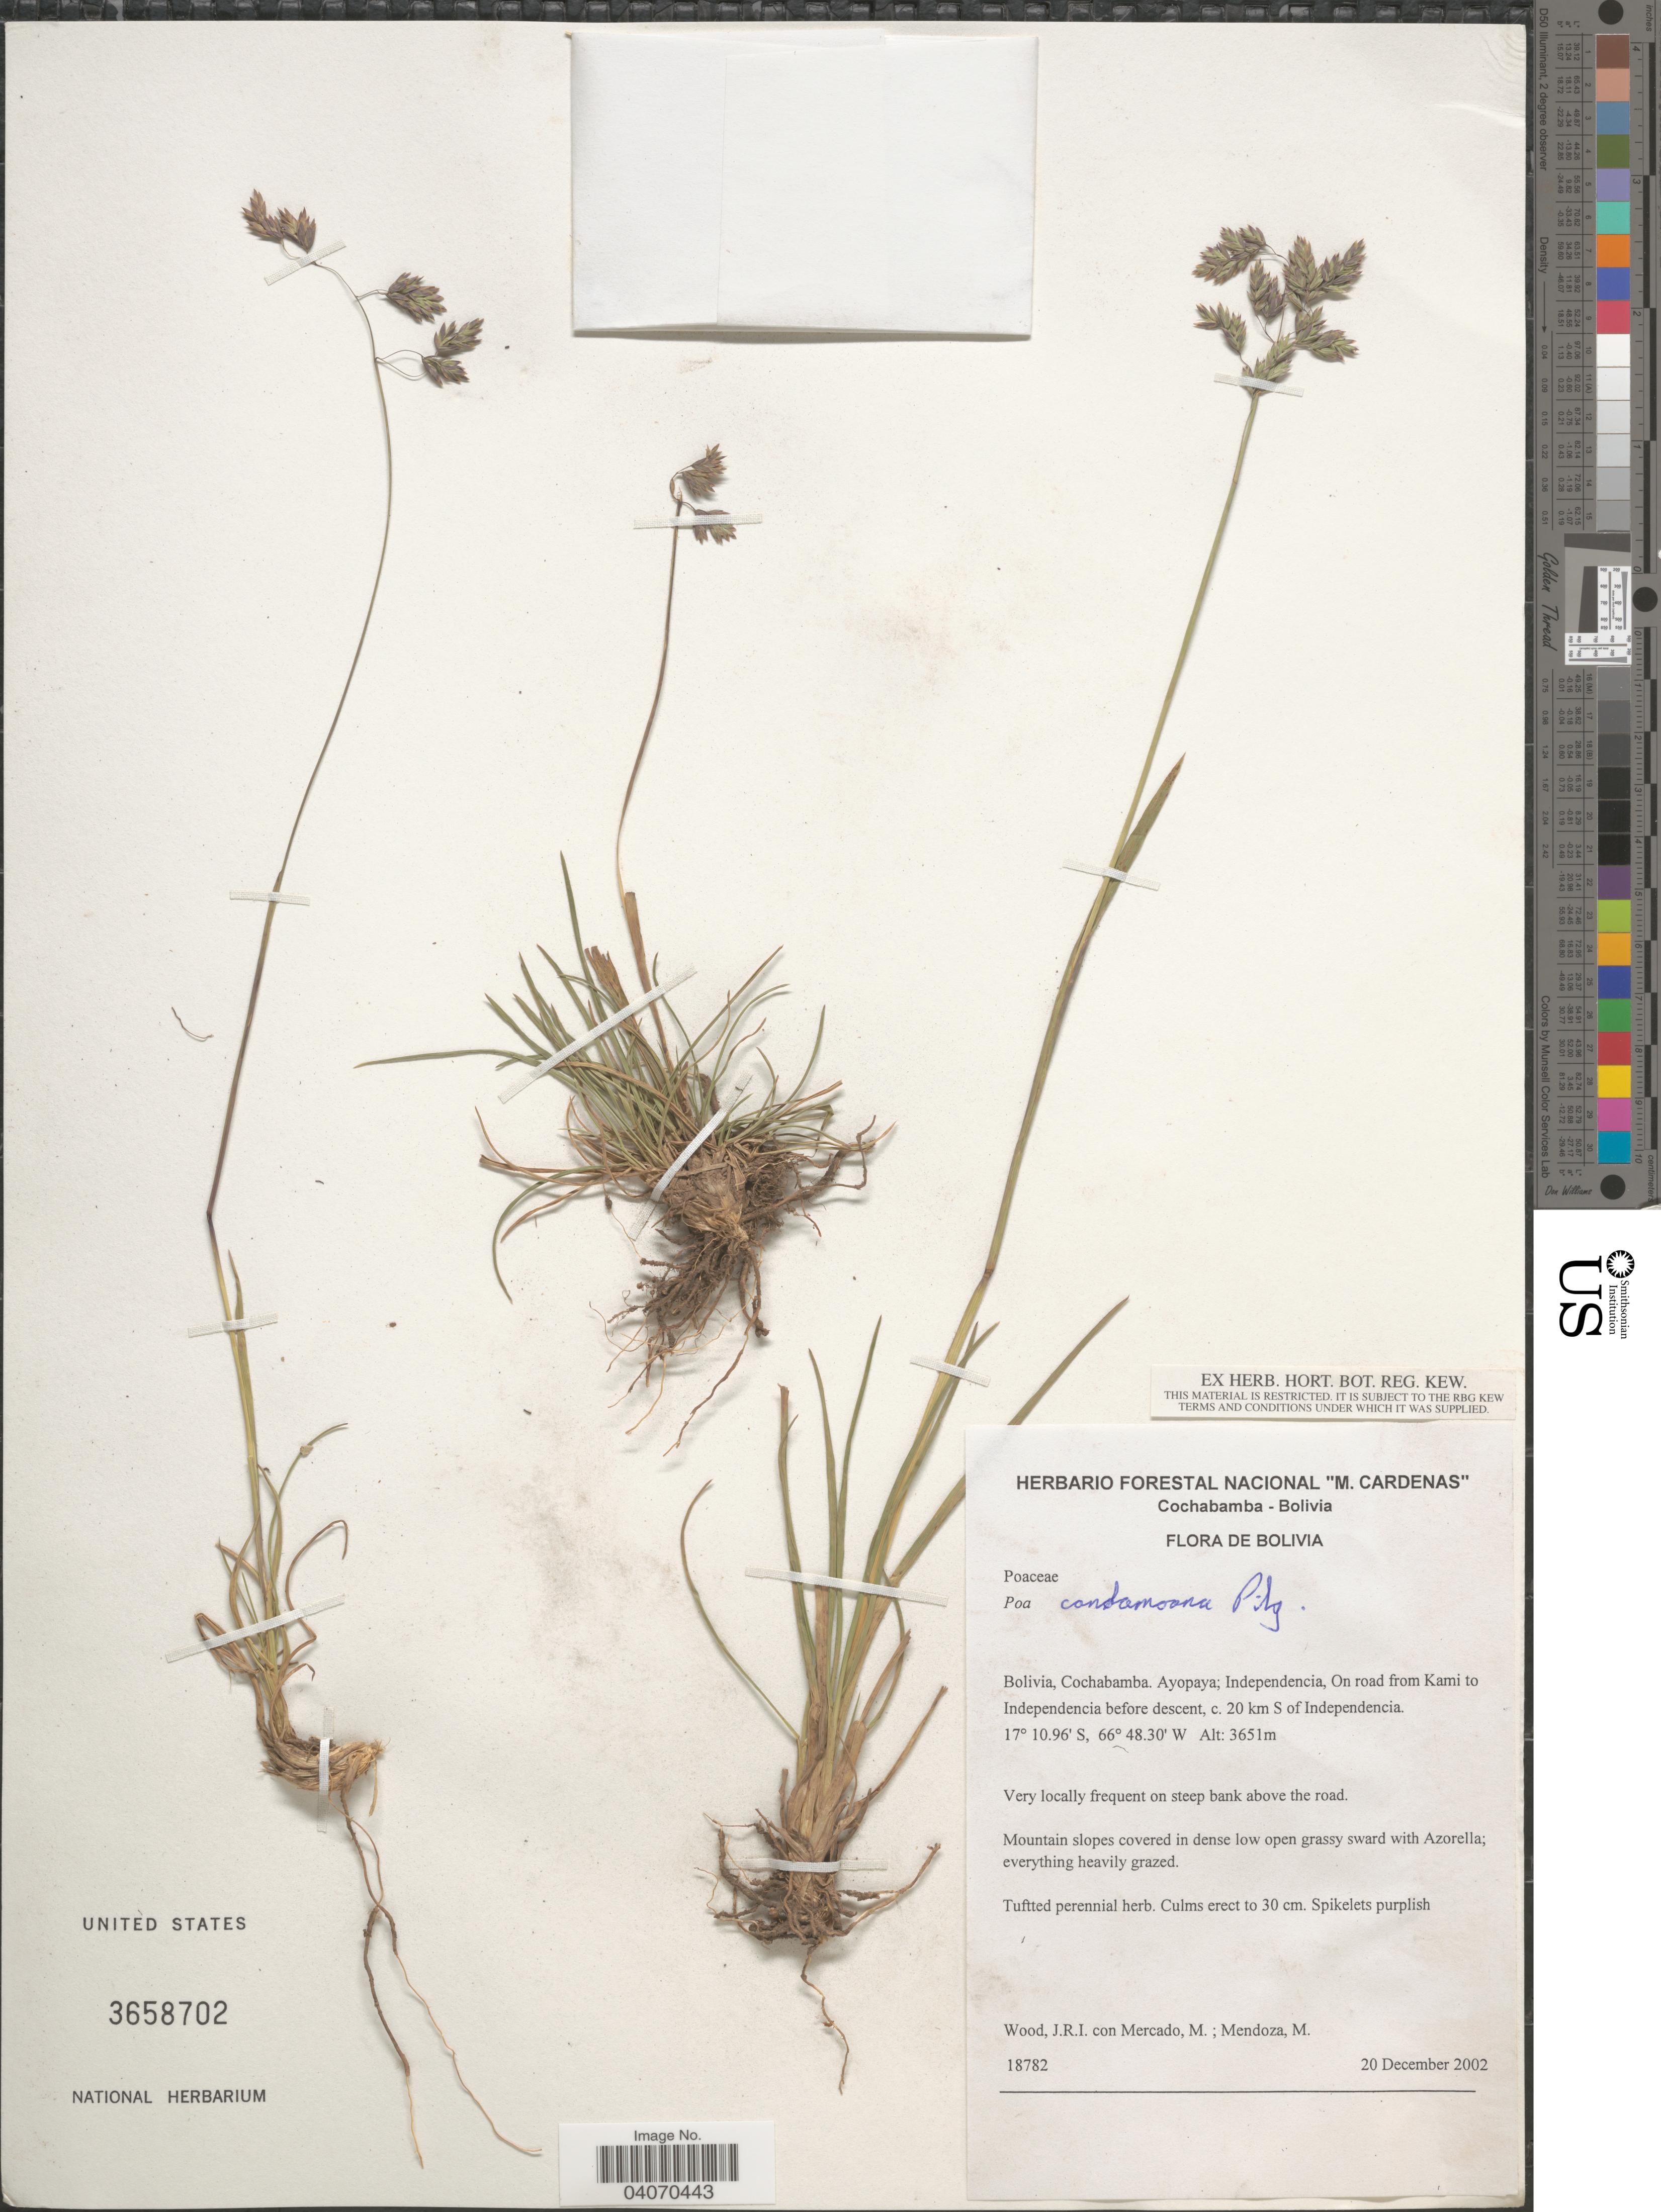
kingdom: Plantae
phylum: Tracheophyta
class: Liliopsida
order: Poales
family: Poaceae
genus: Poa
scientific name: Poa candamoana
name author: Pilg.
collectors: J. R. I. Wood, M. Mercado & M. Mendoza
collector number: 18782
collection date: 2002-12-20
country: Bolivia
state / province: Cochabamba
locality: Ayopaya; Independencia, On road from Kami to Independencia before descent, c. 20 km S of Independencia. Very locally frequent on steep bank above the road.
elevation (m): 3651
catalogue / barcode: US 3658702